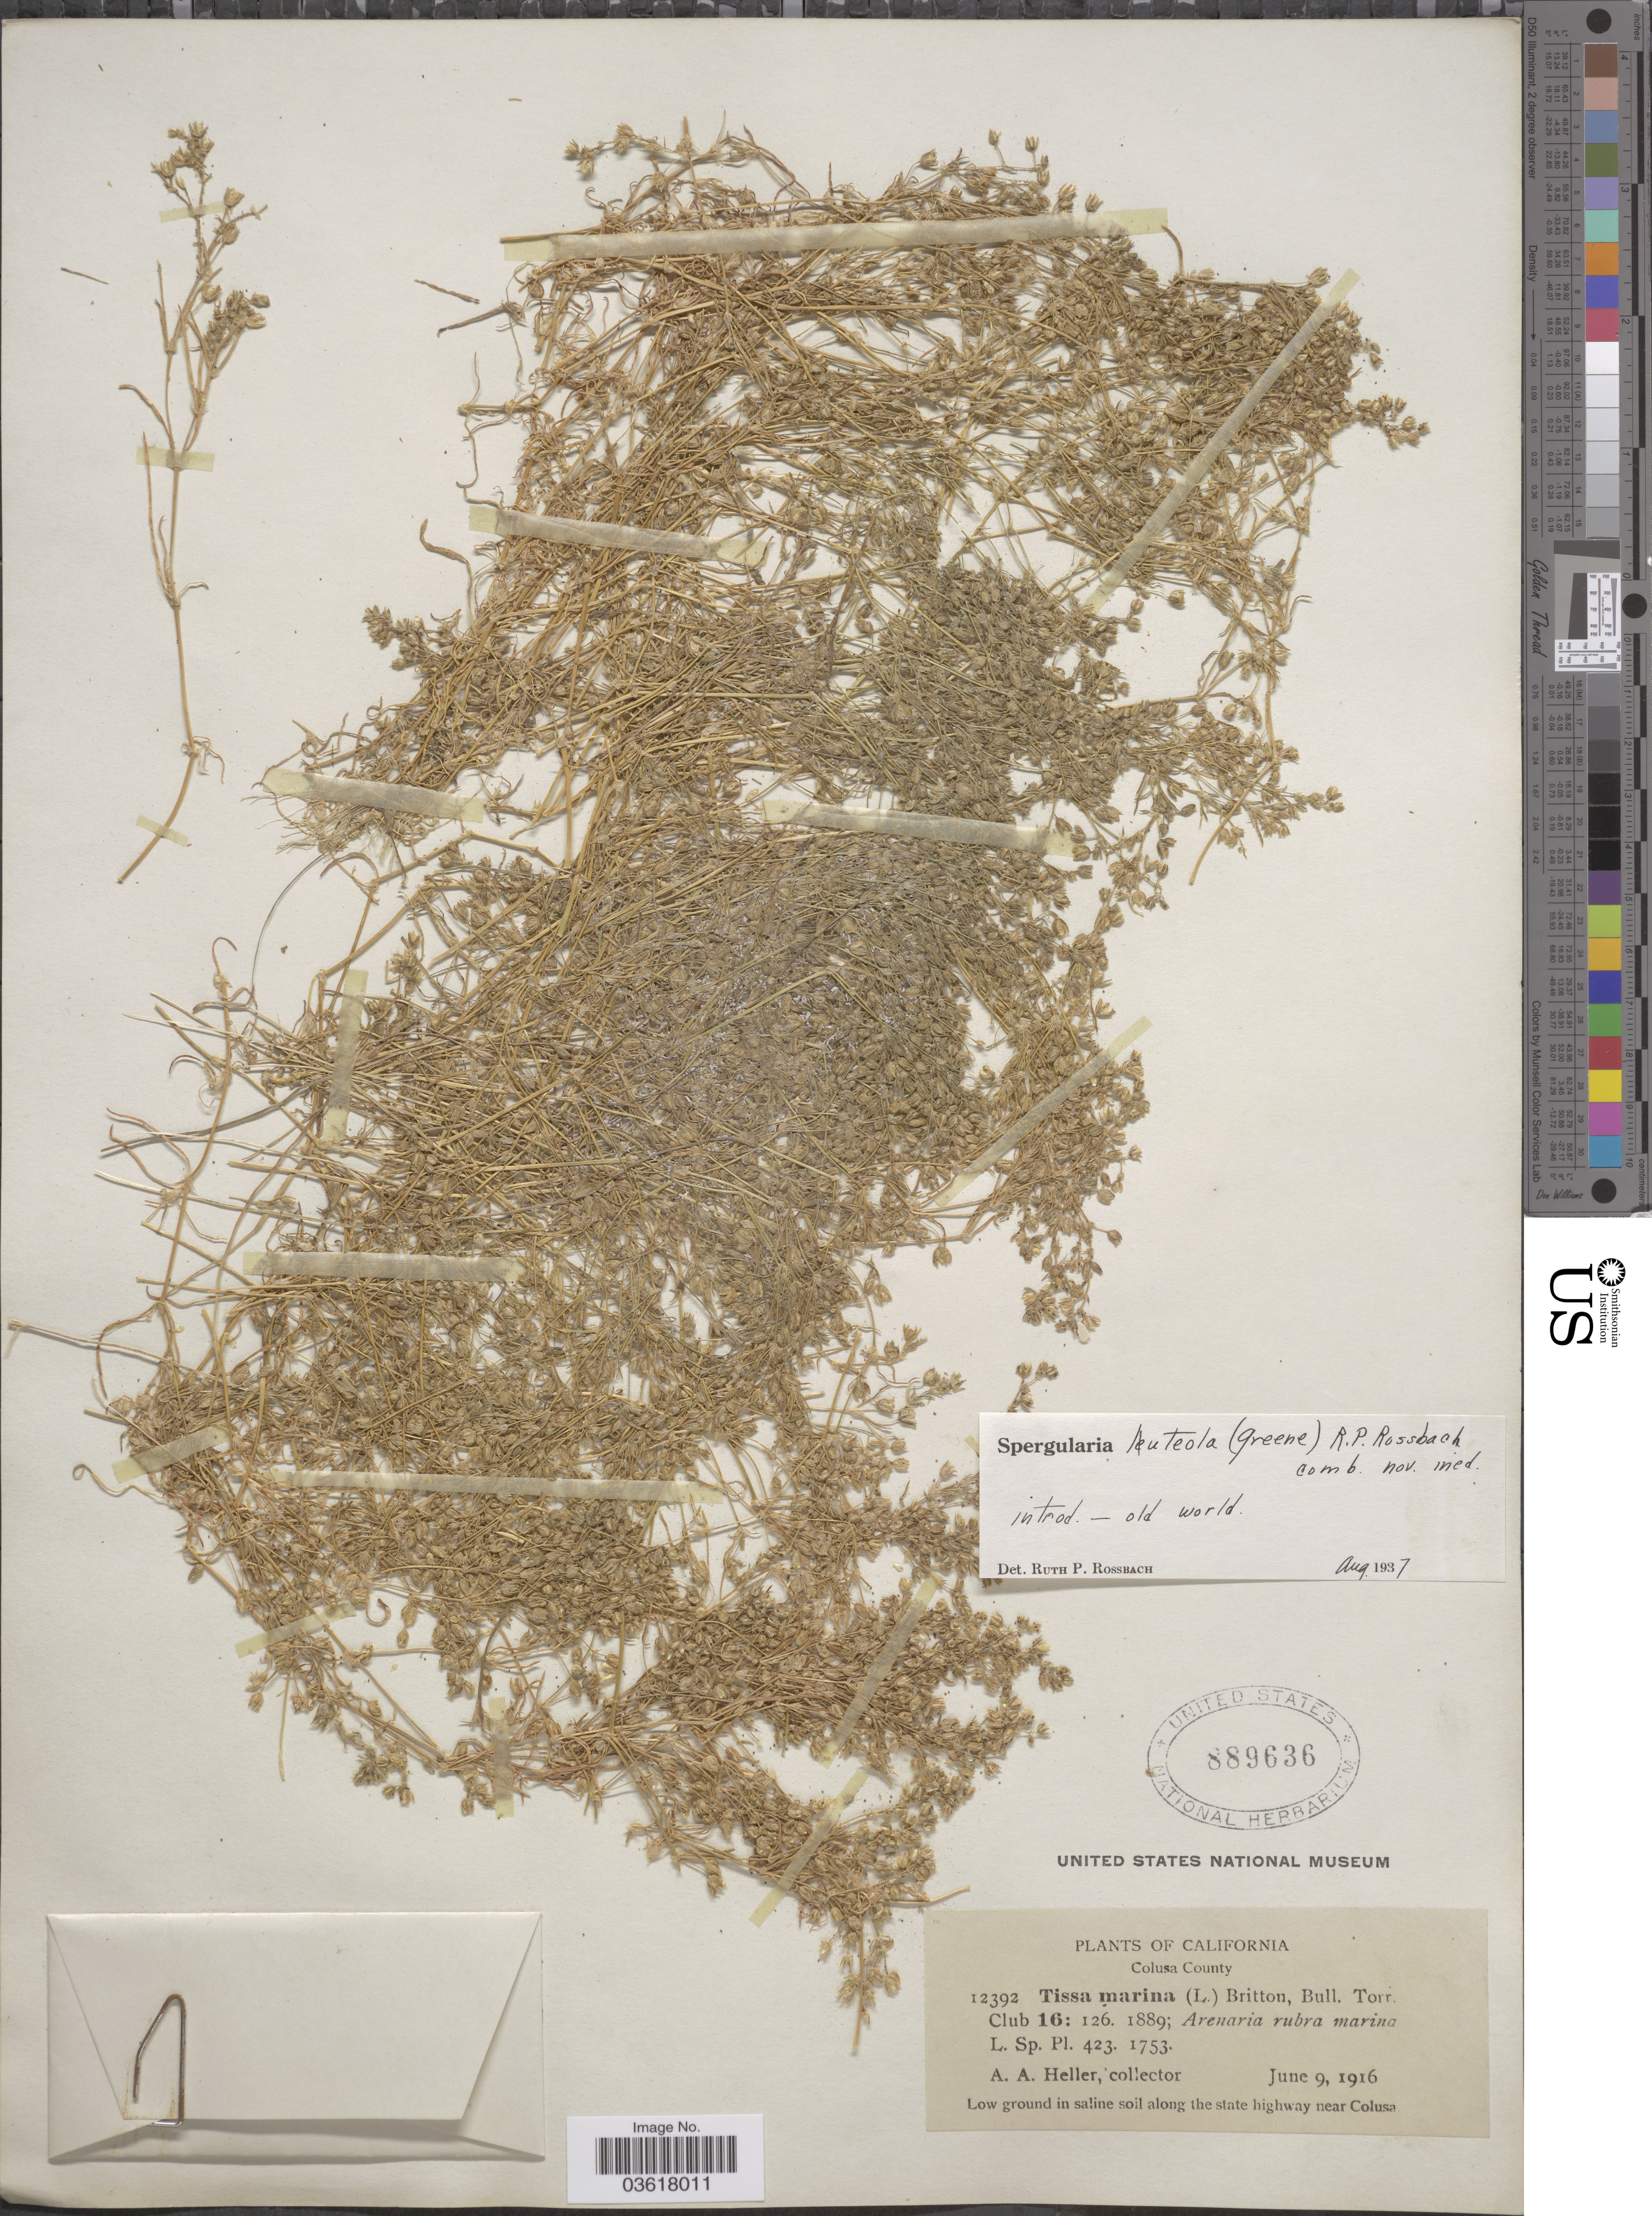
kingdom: Plantae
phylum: Tracheophyta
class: Magnoliopsida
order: Caryophyllales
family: Caryophyllaceae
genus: Spergularia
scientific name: Spergularia bocconi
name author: Foucaud ex Merino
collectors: A. A. Heller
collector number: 12392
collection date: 1916-06-09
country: United States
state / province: California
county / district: Colusa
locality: Colusa County. Along the state highway near Colusa.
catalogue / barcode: US 889636